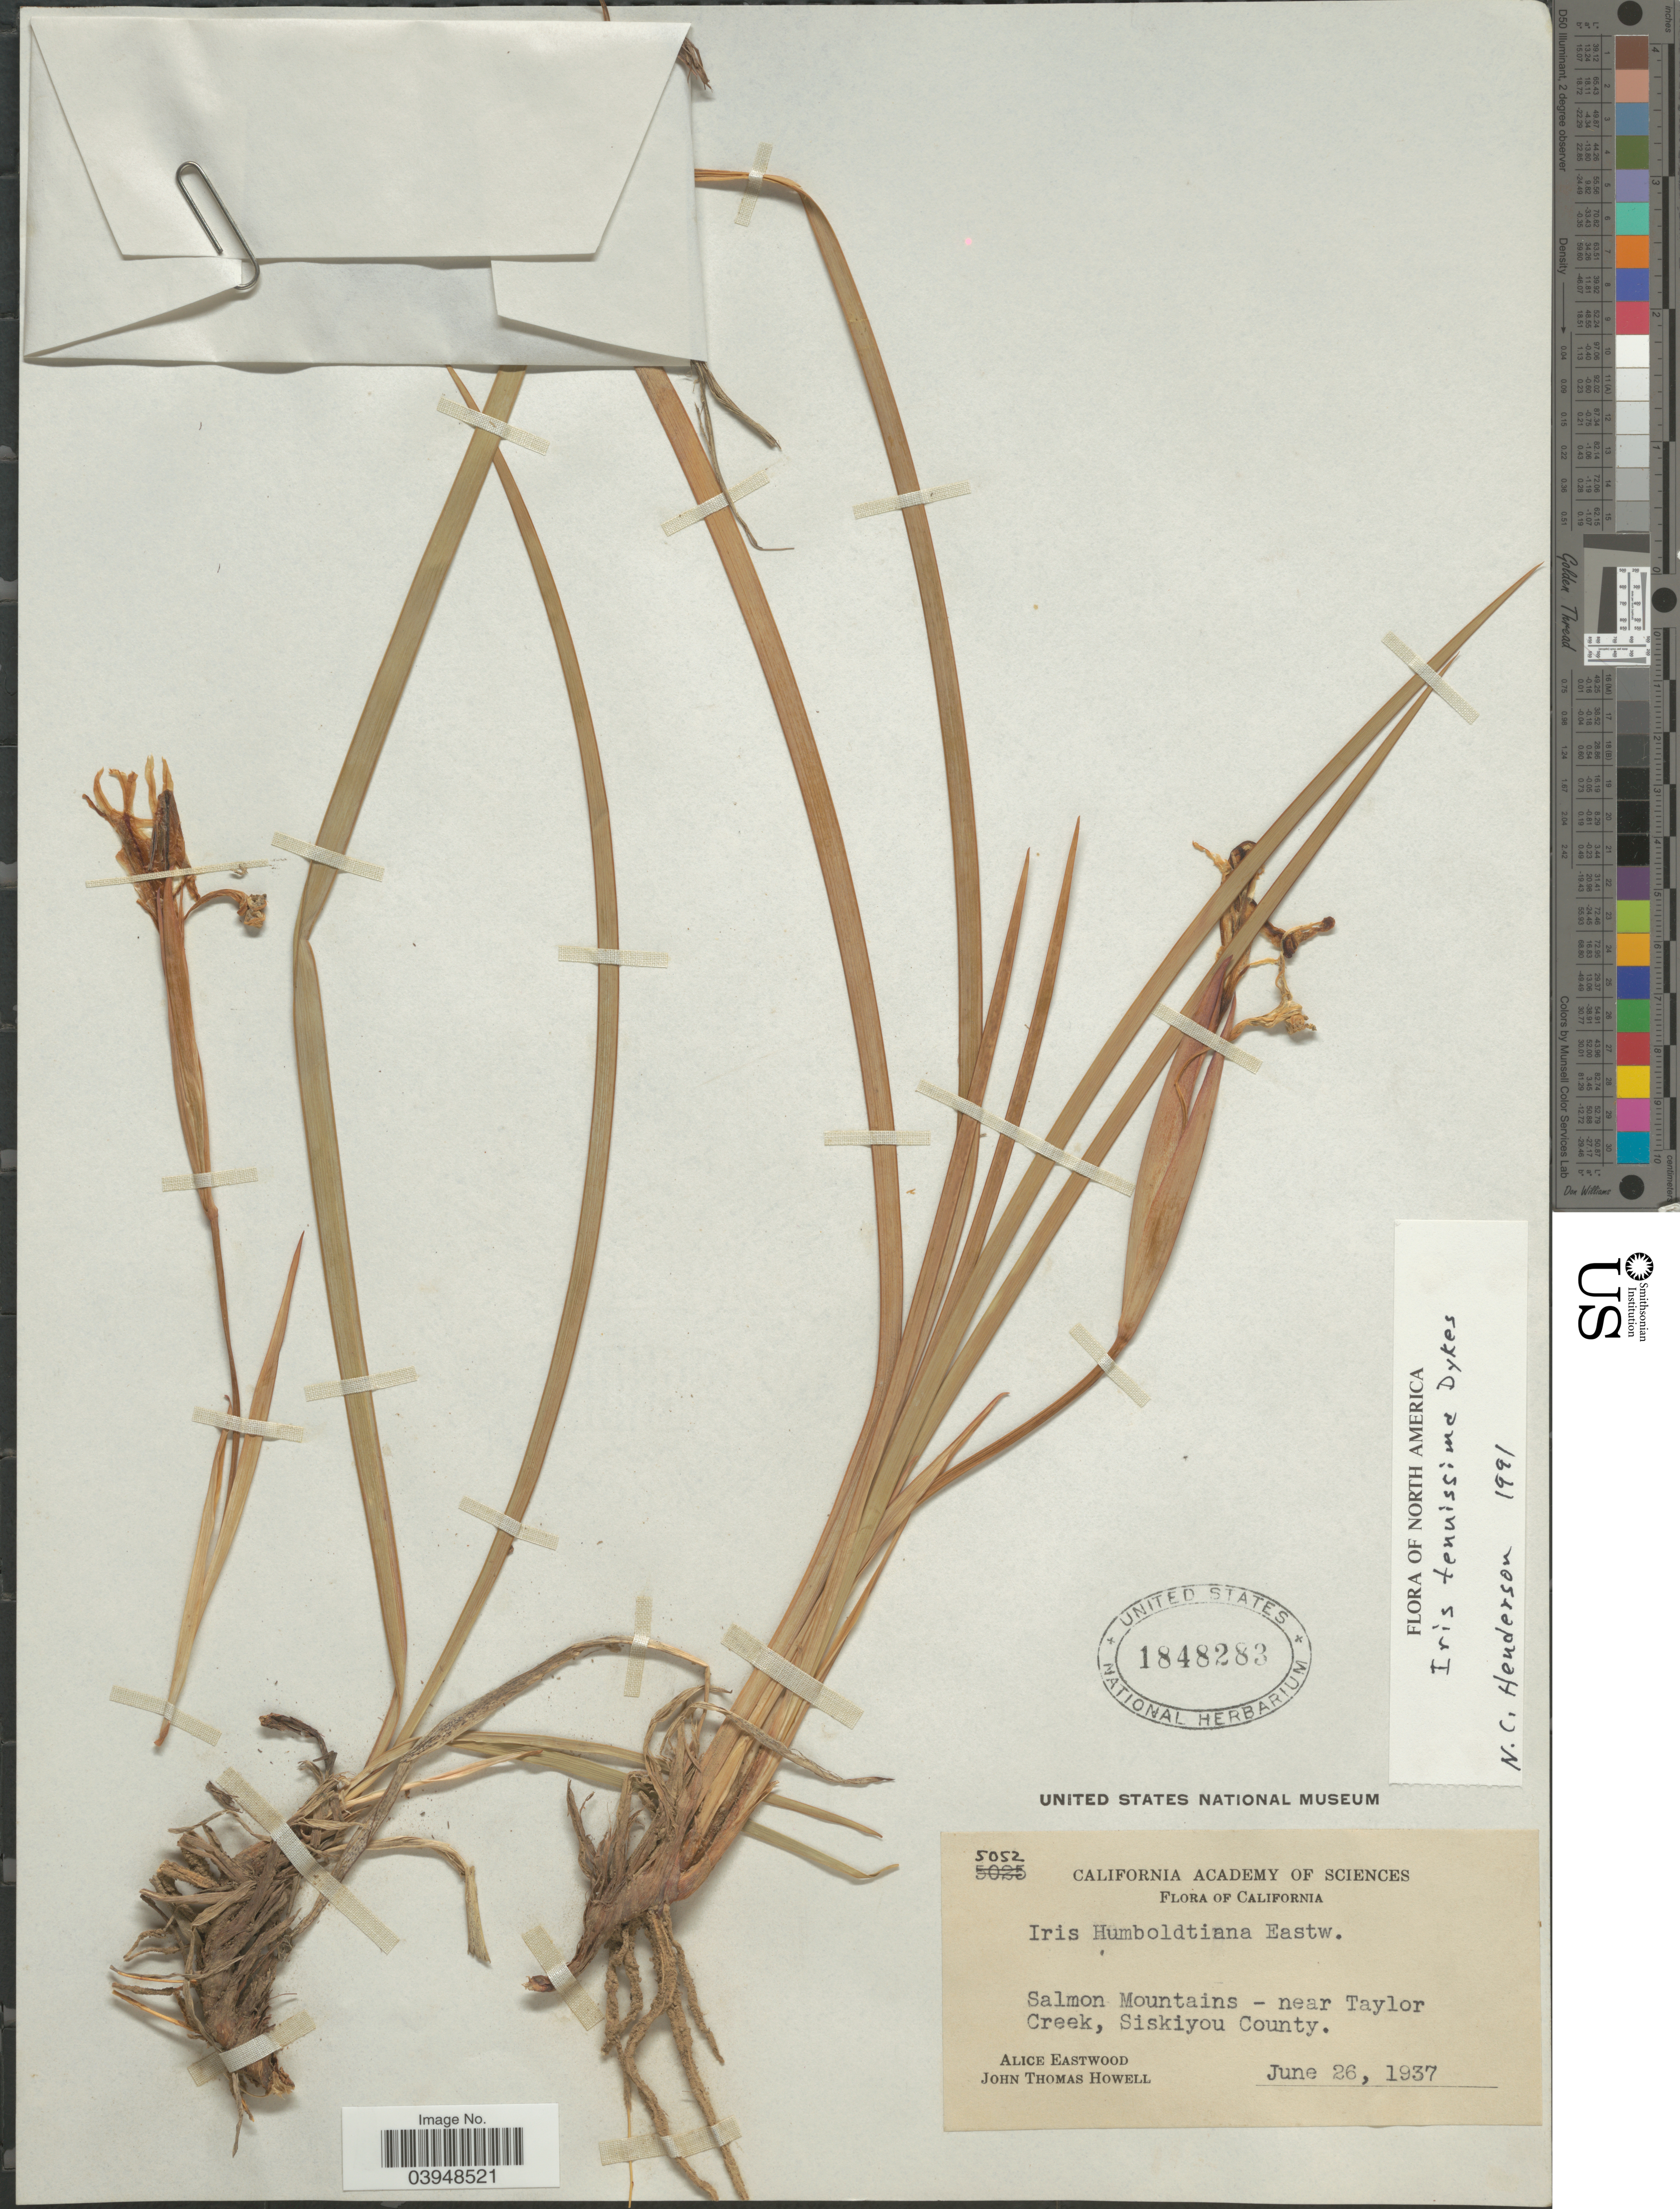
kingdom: Plantae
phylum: Tracheophyta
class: Liliopsida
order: Asparagales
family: Iridaceae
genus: Iris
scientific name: Iris humboldtiana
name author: Eastw.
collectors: A. Eastwood & J. T. Howell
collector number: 5052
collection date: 1937-06-26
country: United States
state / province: California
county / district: Siskiyou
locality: Salmon Mountains - near Taylor Creek, Siskiyou County.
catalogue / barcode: US 1848283